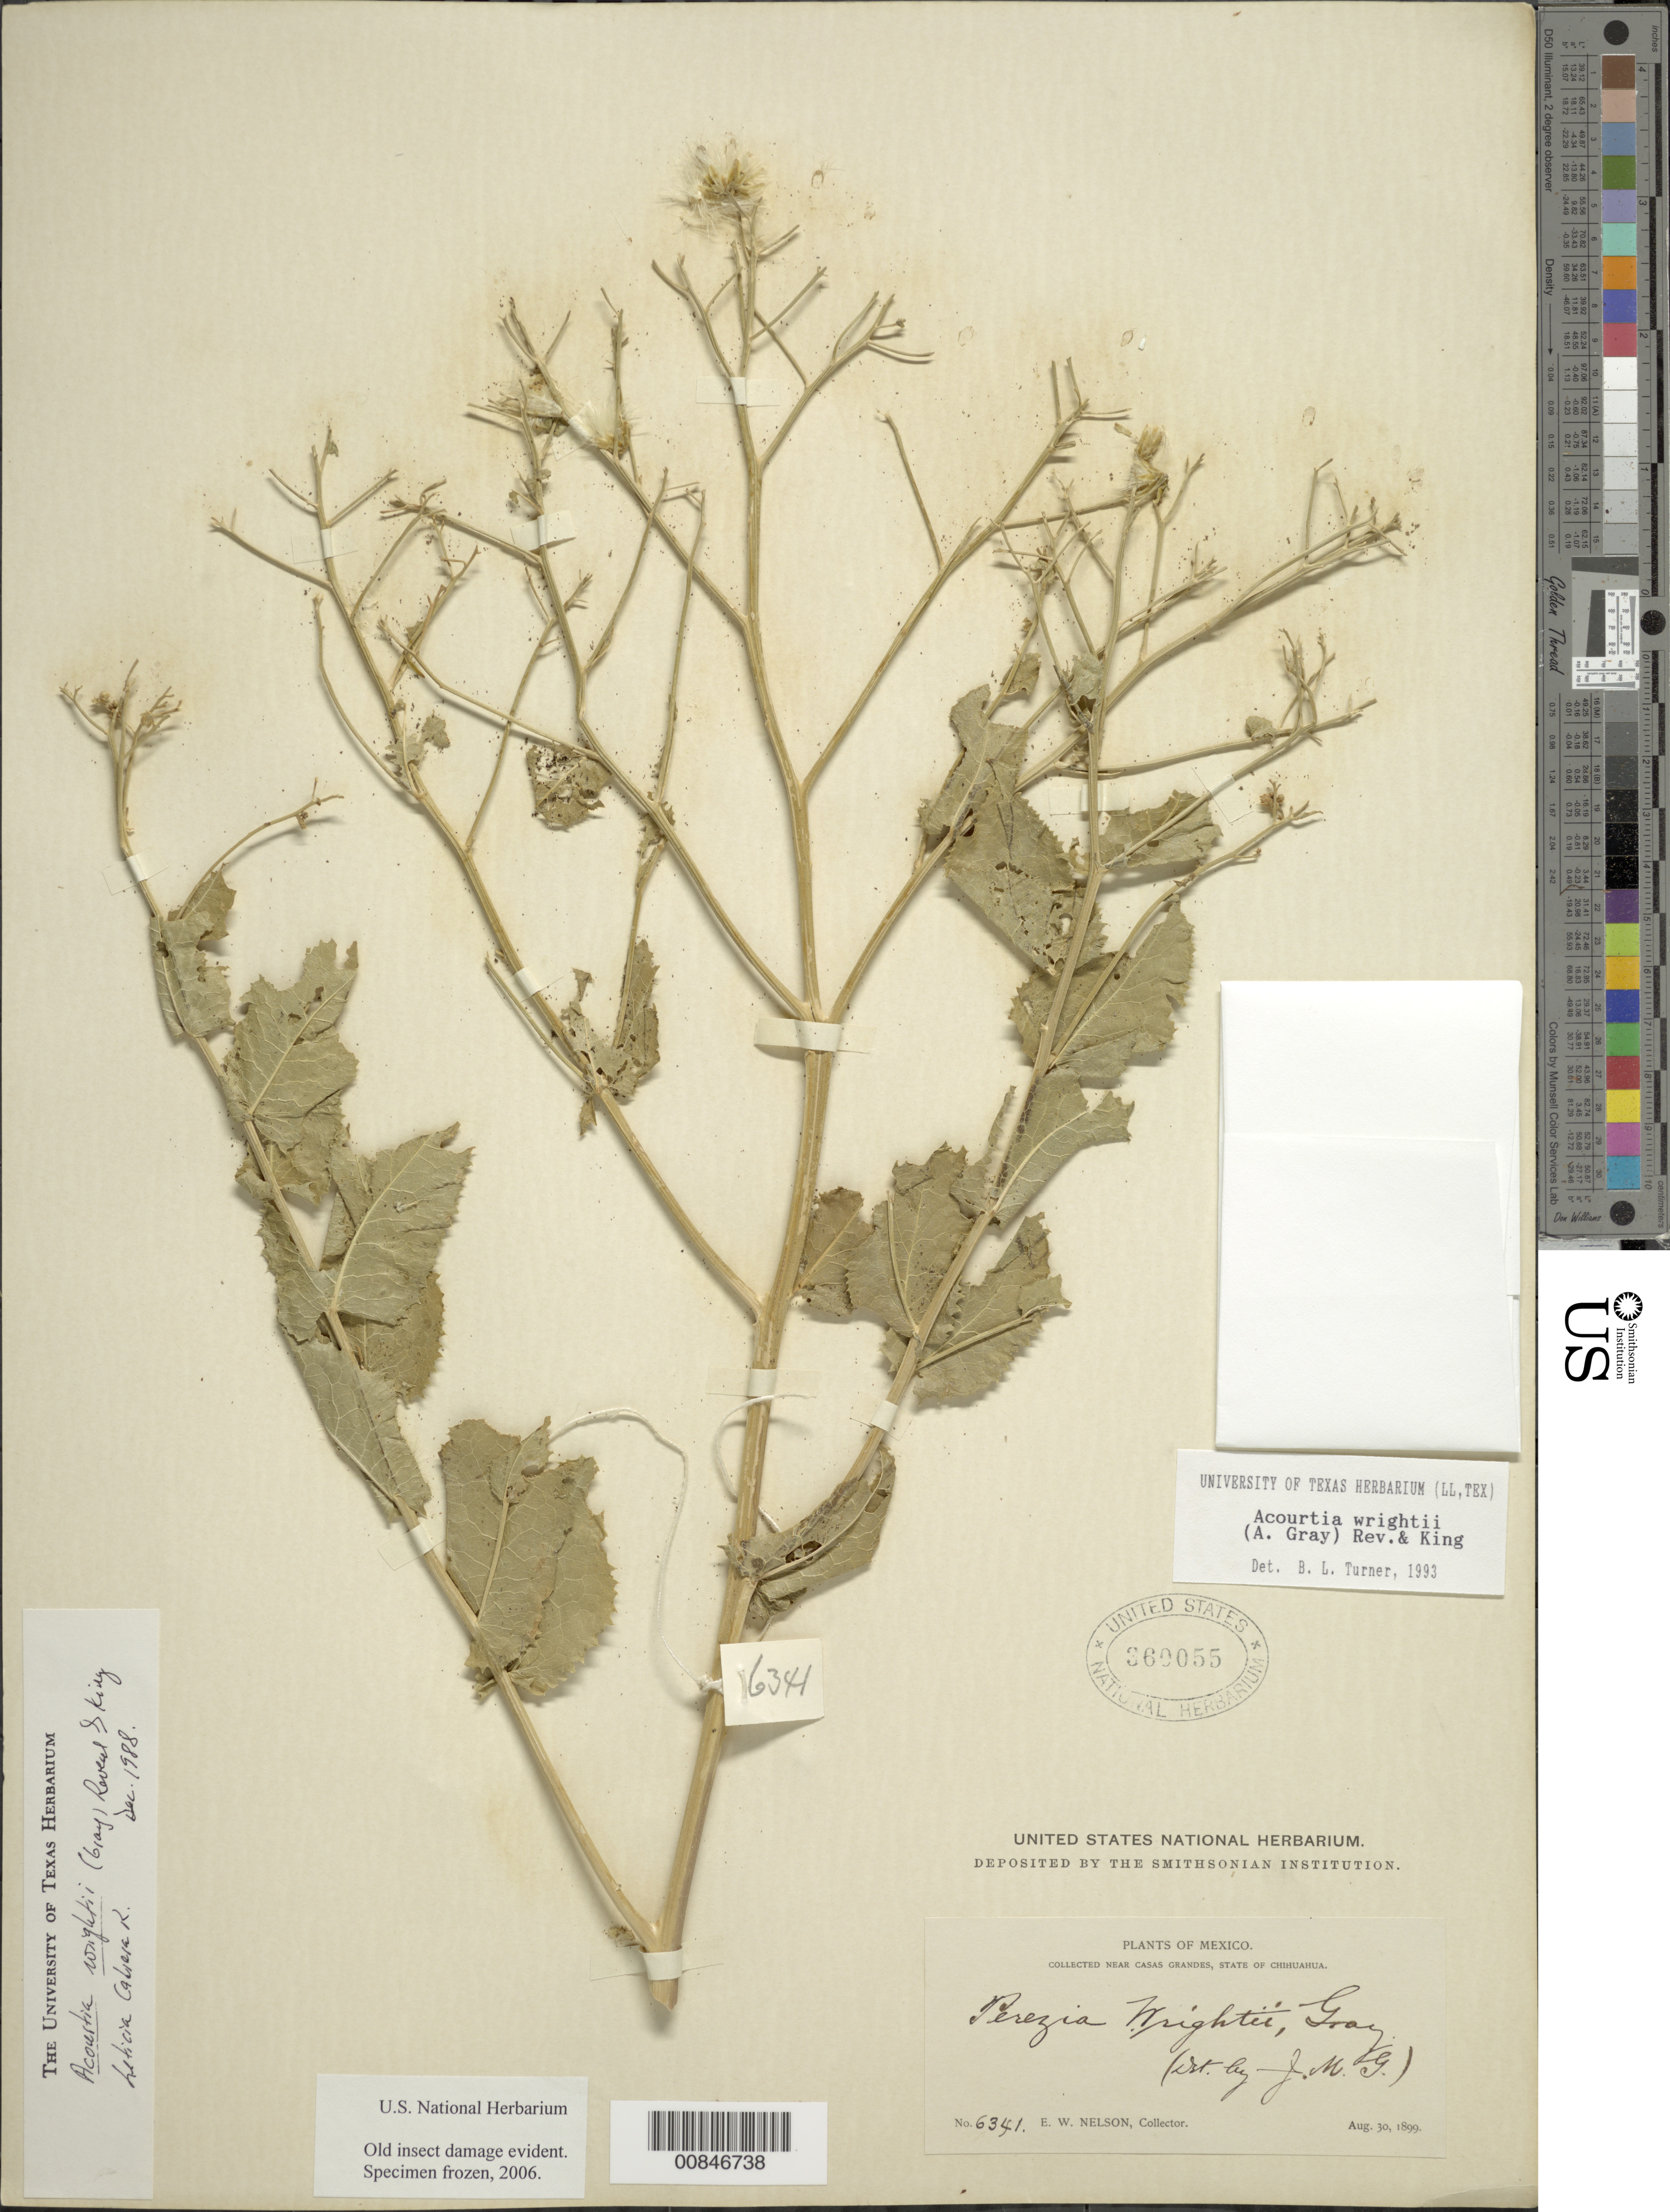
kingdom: Plantae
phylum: Tracheophyta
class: Magnoliopsida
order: Asterales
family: Asteraceae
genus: Acourtia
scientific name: Acourtia wrightii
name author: (A. Gray) Reveal & R.M. King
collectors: E. W. Nelson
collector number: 6341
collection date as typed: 30 Aug 1899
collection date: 1899-08-30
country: Mexico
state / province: Chihuahua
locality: Near Casas Grandes, Chihuahua.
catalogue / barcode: US 360055